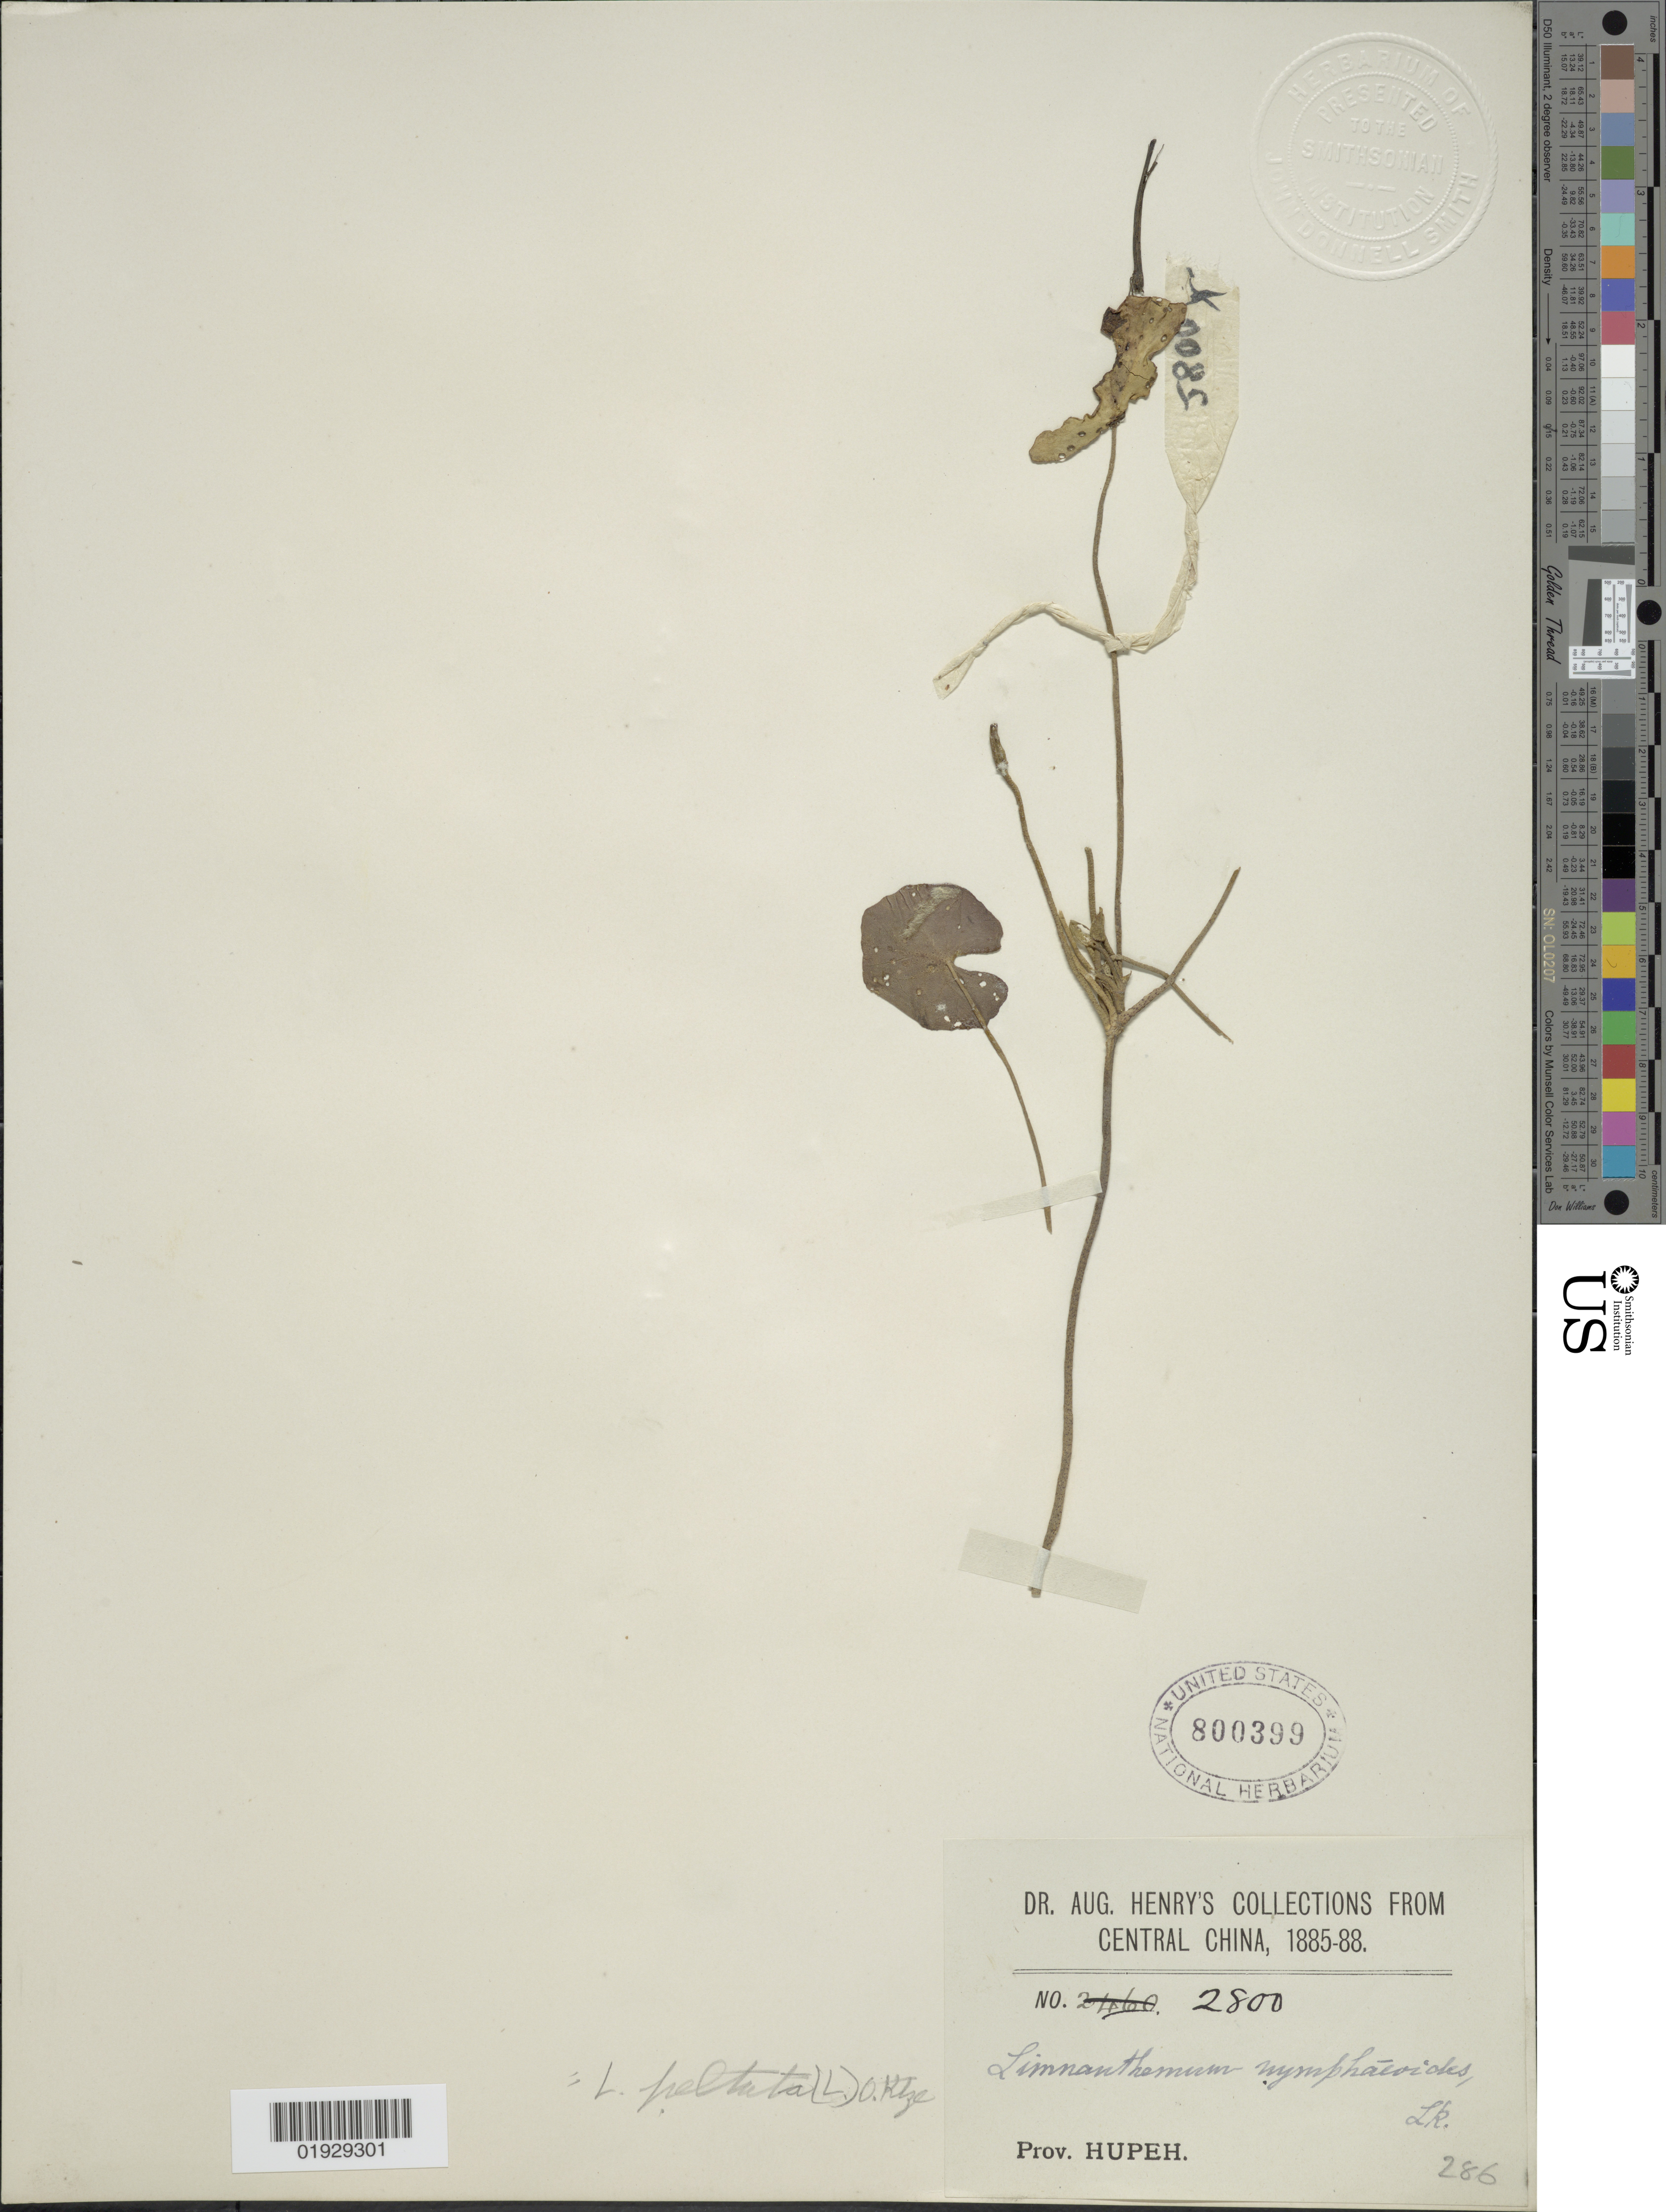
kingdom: Plantae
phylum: Tracheophyta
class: Magnoliopsida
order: Asterales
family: Menyanthaceae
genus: Nymphoides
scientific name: Nymphoides peltata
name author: (J.F. Gmel.) Britton & Rendle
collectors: A. Henry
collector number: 2800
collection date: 1885/1888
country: China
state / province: Hubei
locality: Central China. Prov. Hupeh.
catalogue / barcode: US 800399